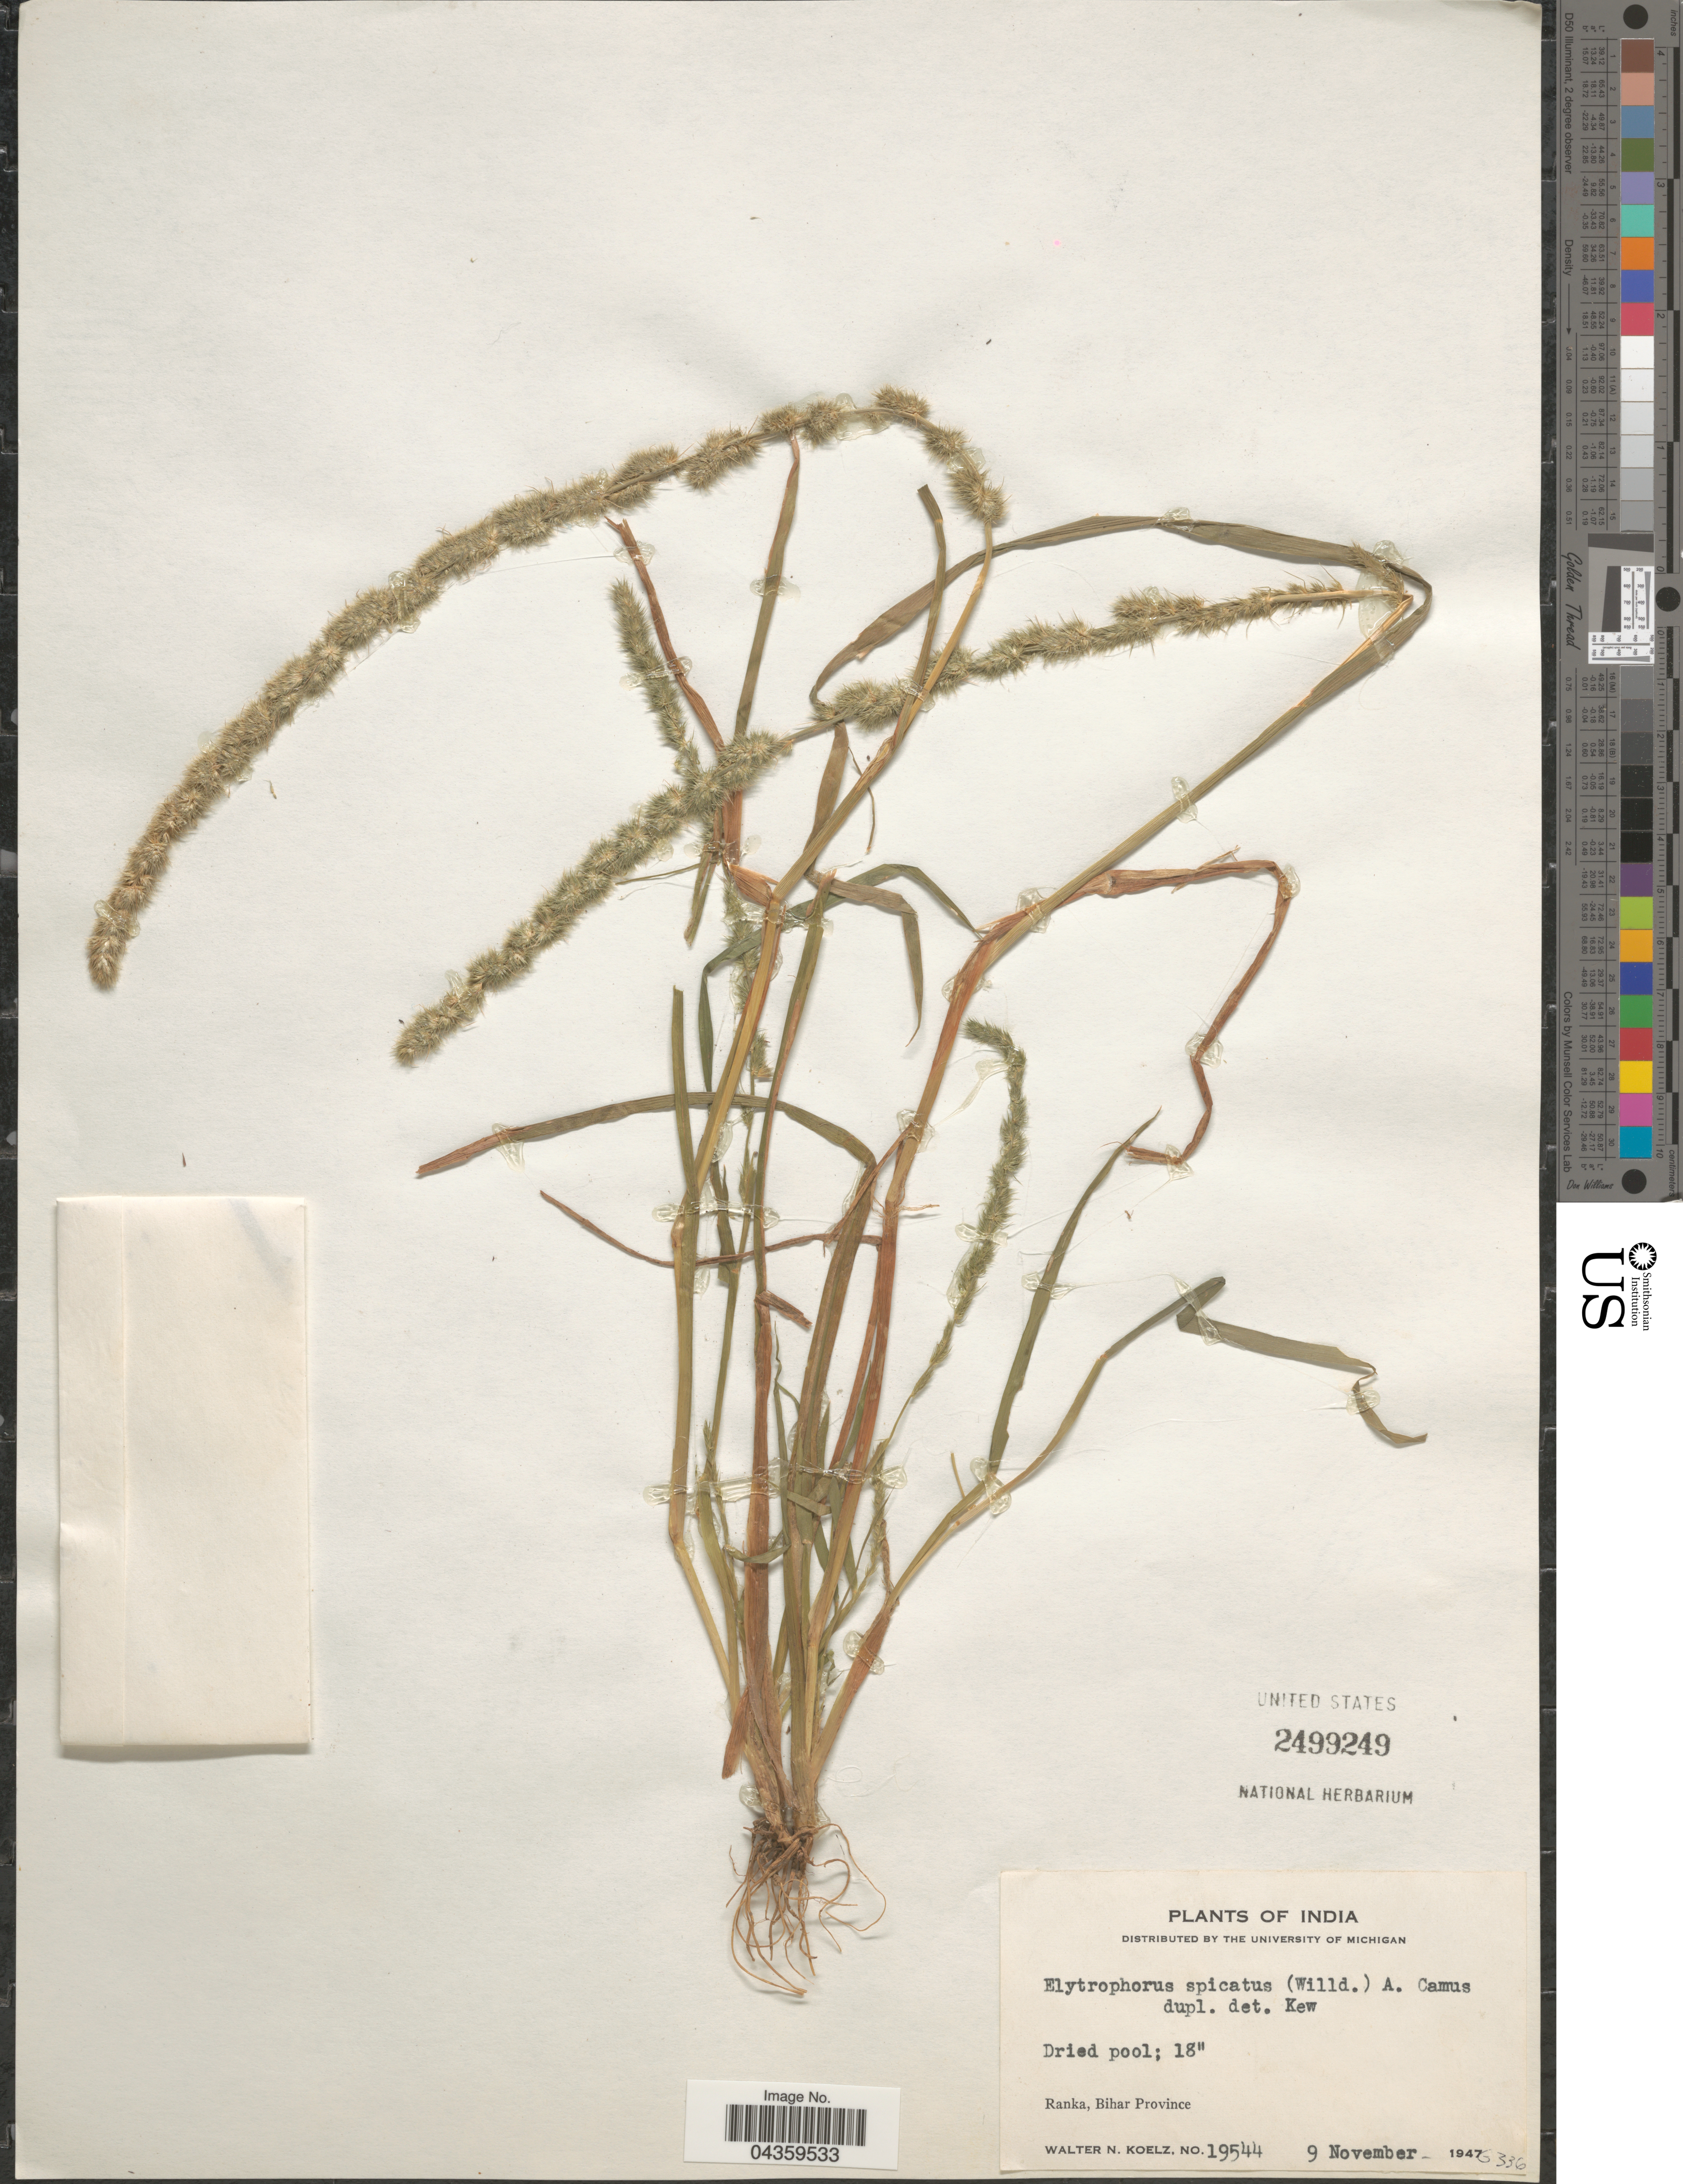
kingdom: Plantae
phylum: Tracheophyta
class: Liliopsida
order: Poales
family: Poaceae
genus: Elytrophorus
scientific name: Elytrophorus spicatus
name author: (Willd.) A. Camus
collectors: W. N. Koelz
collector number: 19544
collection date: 1947-11-09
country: India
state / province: Bihar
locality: Ranka.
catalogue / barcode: US 2499249